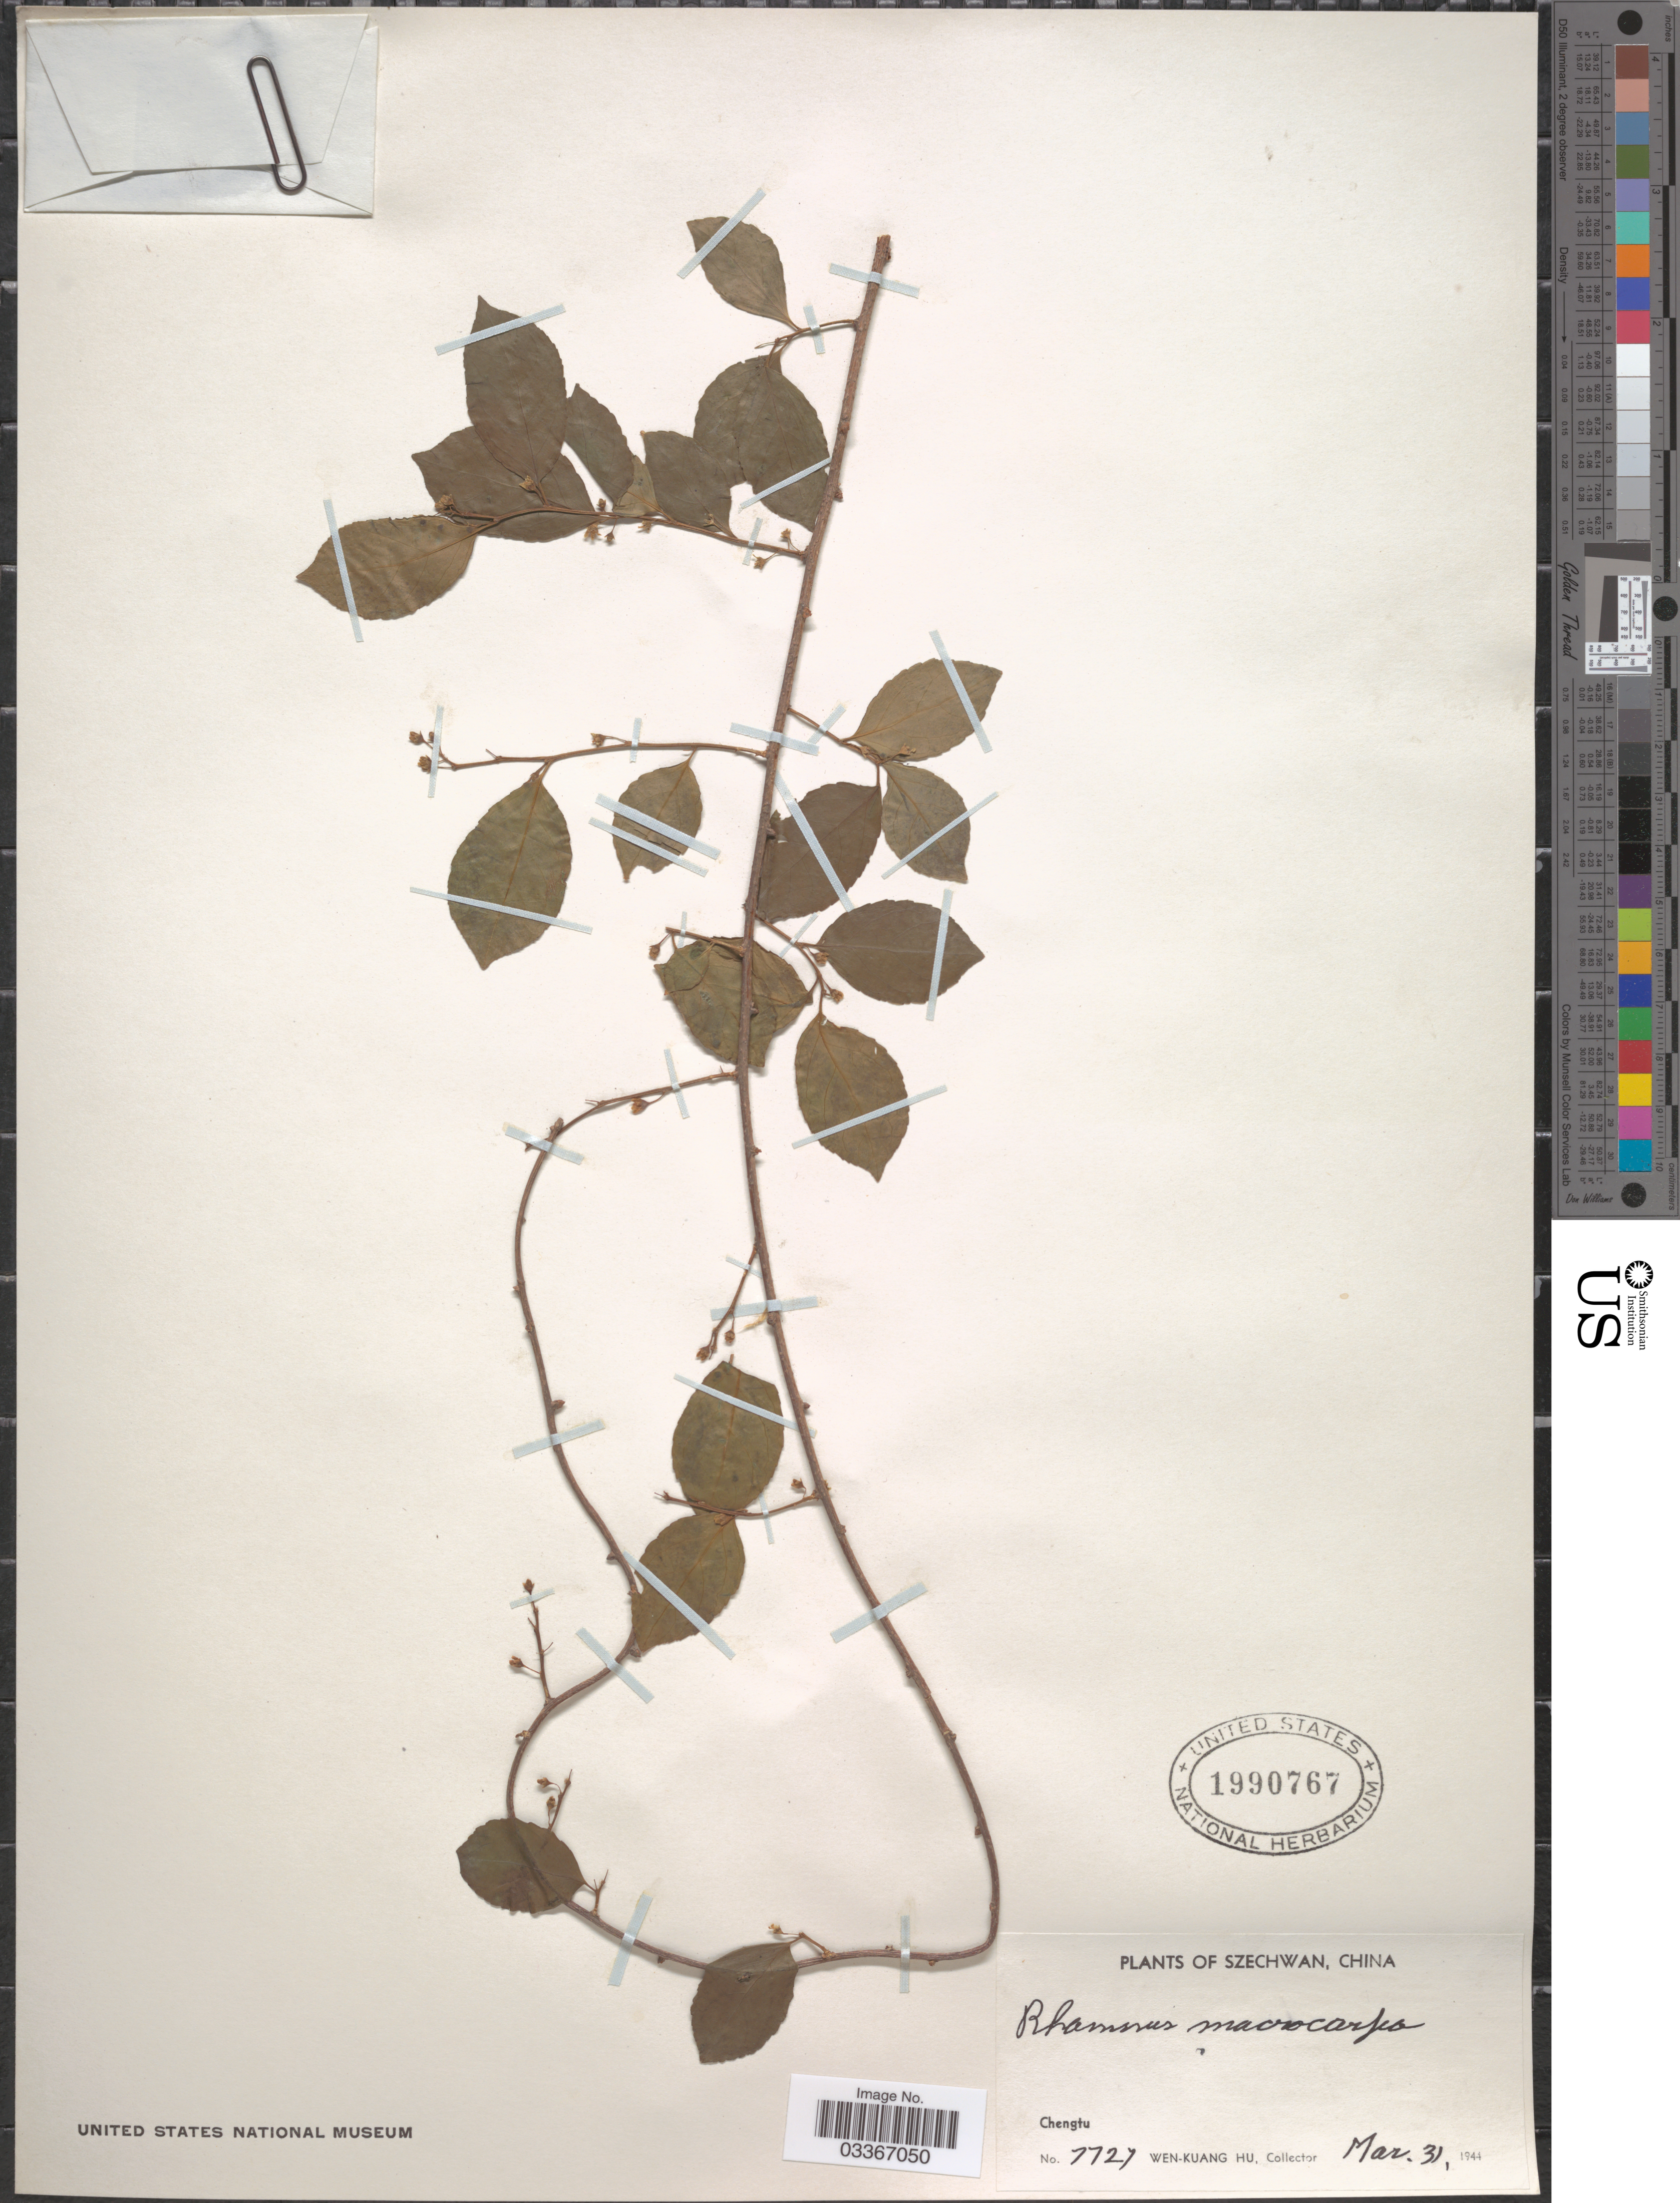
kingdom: Plantae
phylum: Tracheophyta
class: Magnoliopsida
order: Rosales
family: Rhamnaceae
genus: Rhamnus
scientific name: Rhamnus macrocarpa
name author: Standl.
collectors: W. K. Hu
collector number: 7727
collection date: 1944-03-31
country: China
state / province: Sichuan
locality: Szechwan. Chengtu.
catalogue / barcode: US 1990767